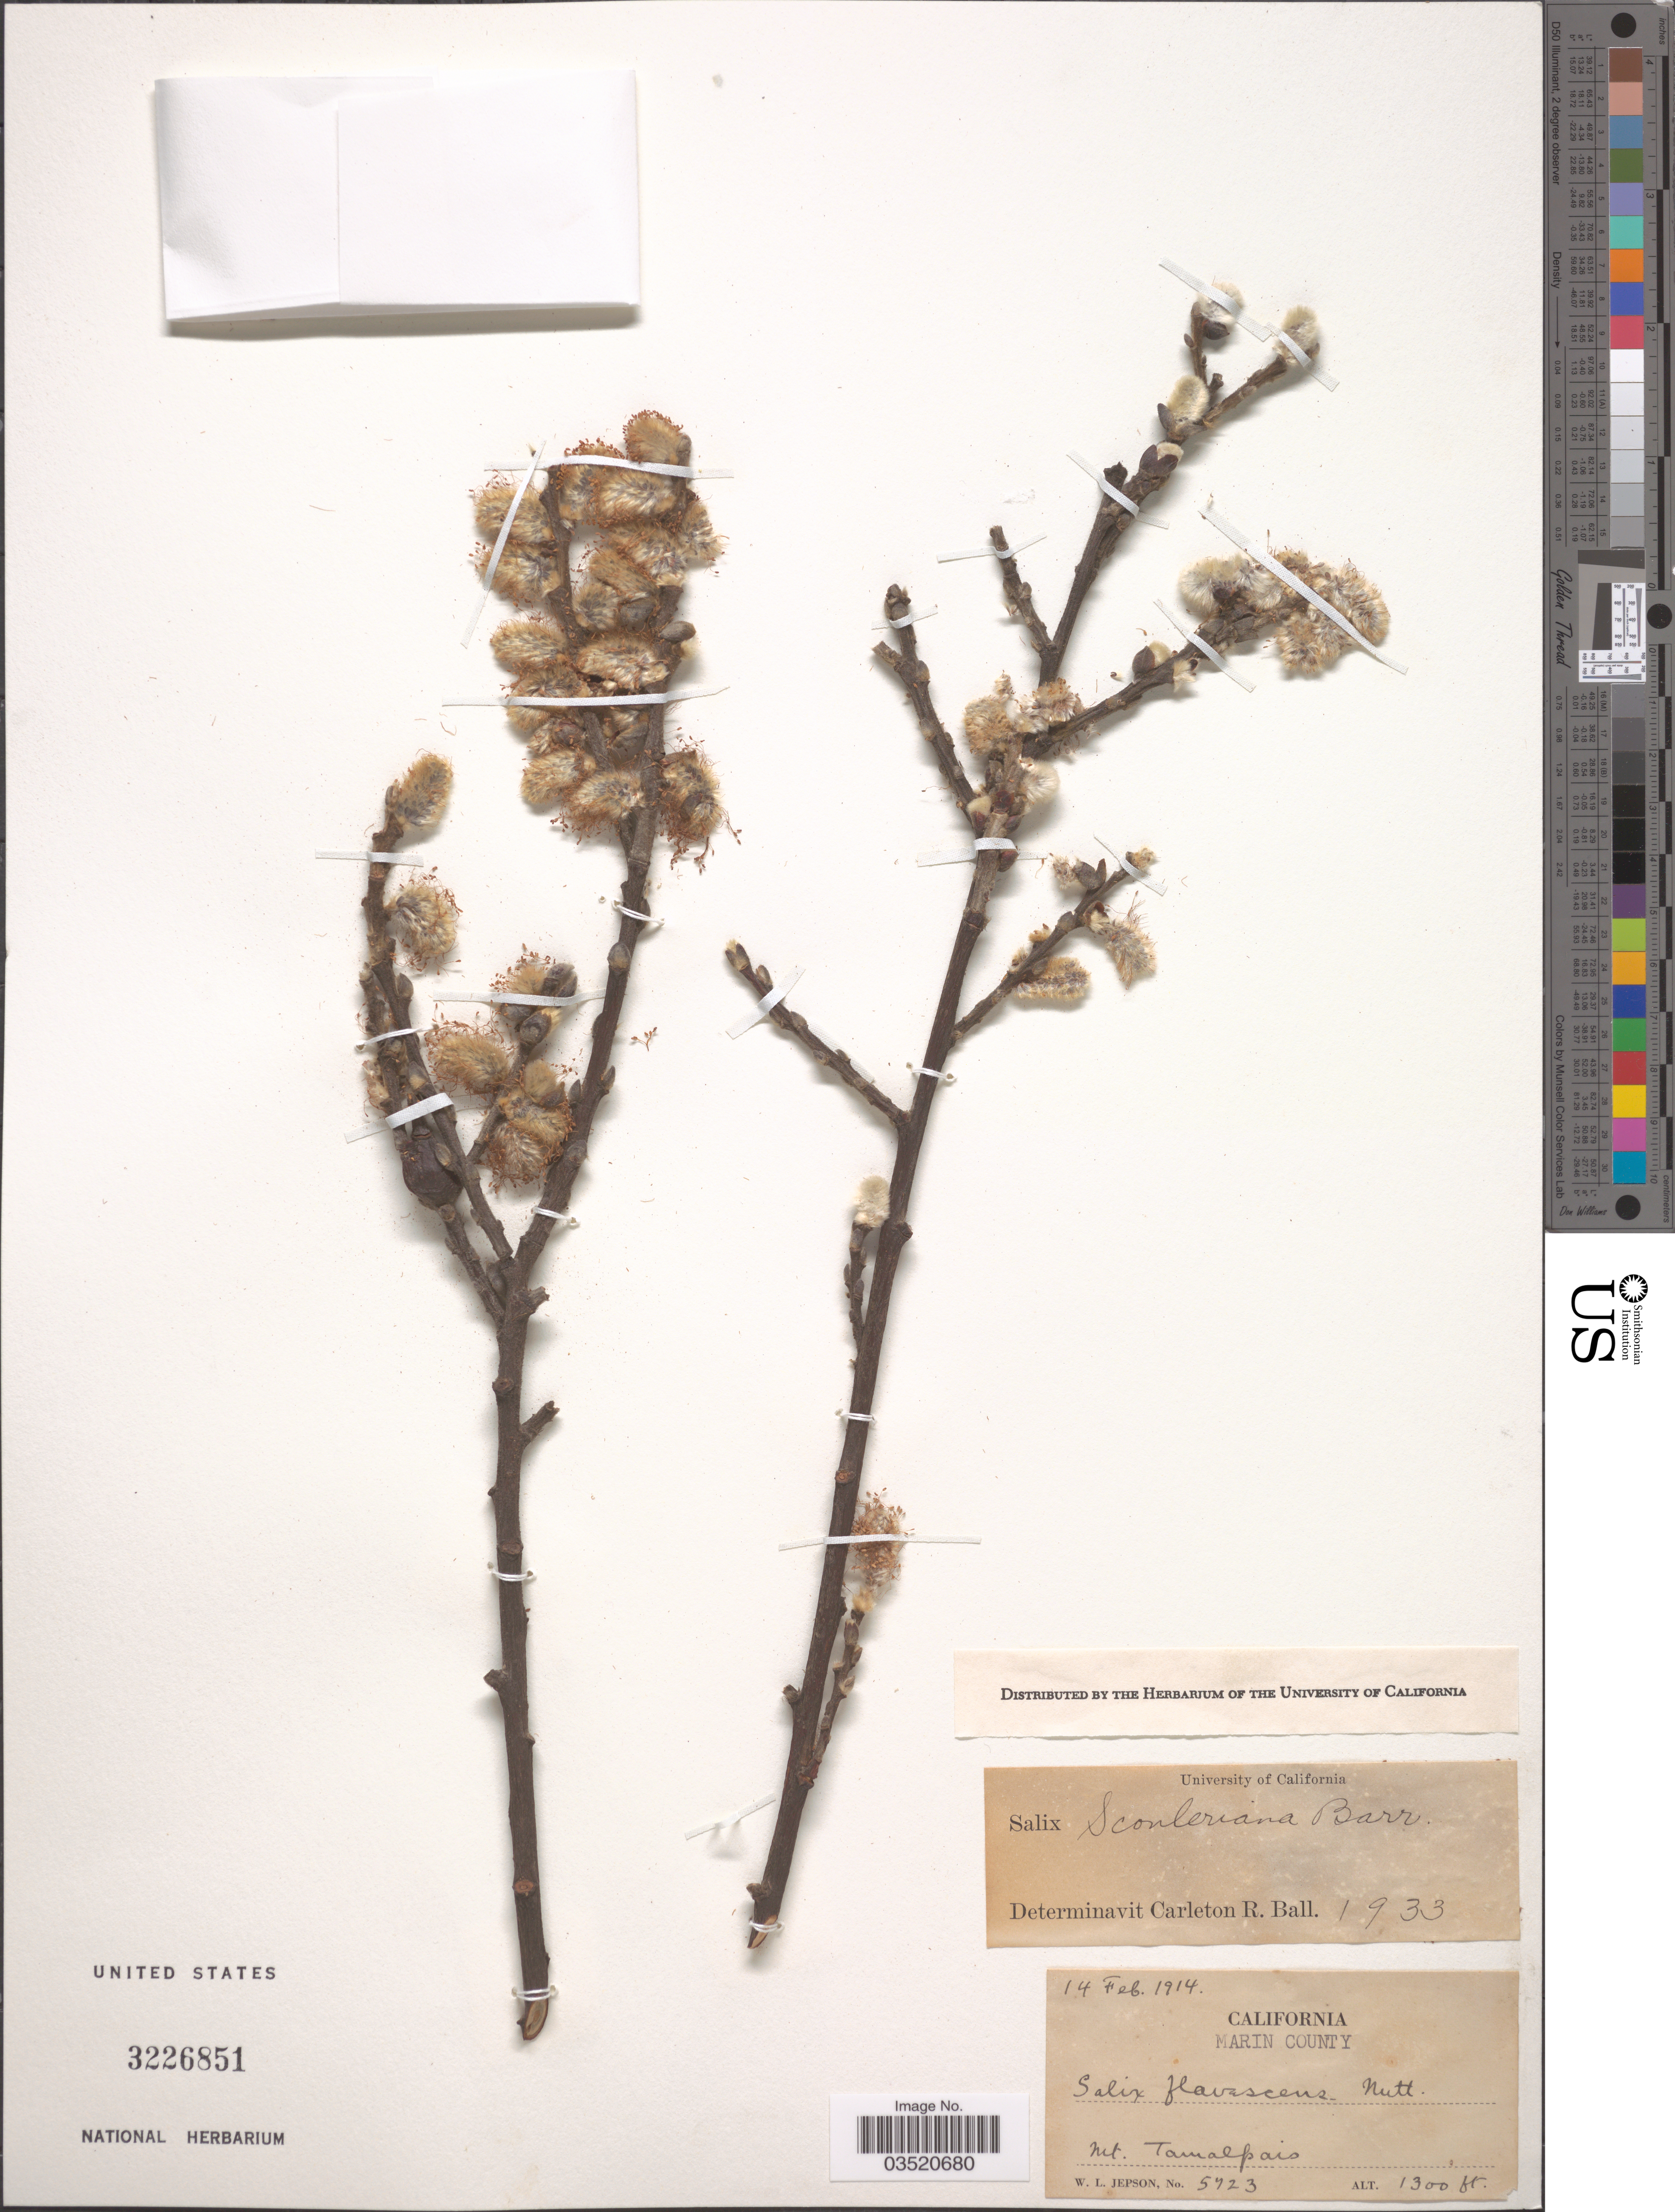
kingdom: Plantae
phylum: Tracheophyta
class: Magnoliopsida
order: Malpighiales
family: Salicaceae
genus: Salix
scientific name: Salix scouleriana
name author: Barratt ex Hook.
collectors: W. L. Jepson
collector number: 5723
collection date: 1914-02-14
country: United States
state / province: California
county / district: Marin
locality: Marin County. Mt. Tamalpais.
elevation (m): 396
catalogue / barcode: US 3226851